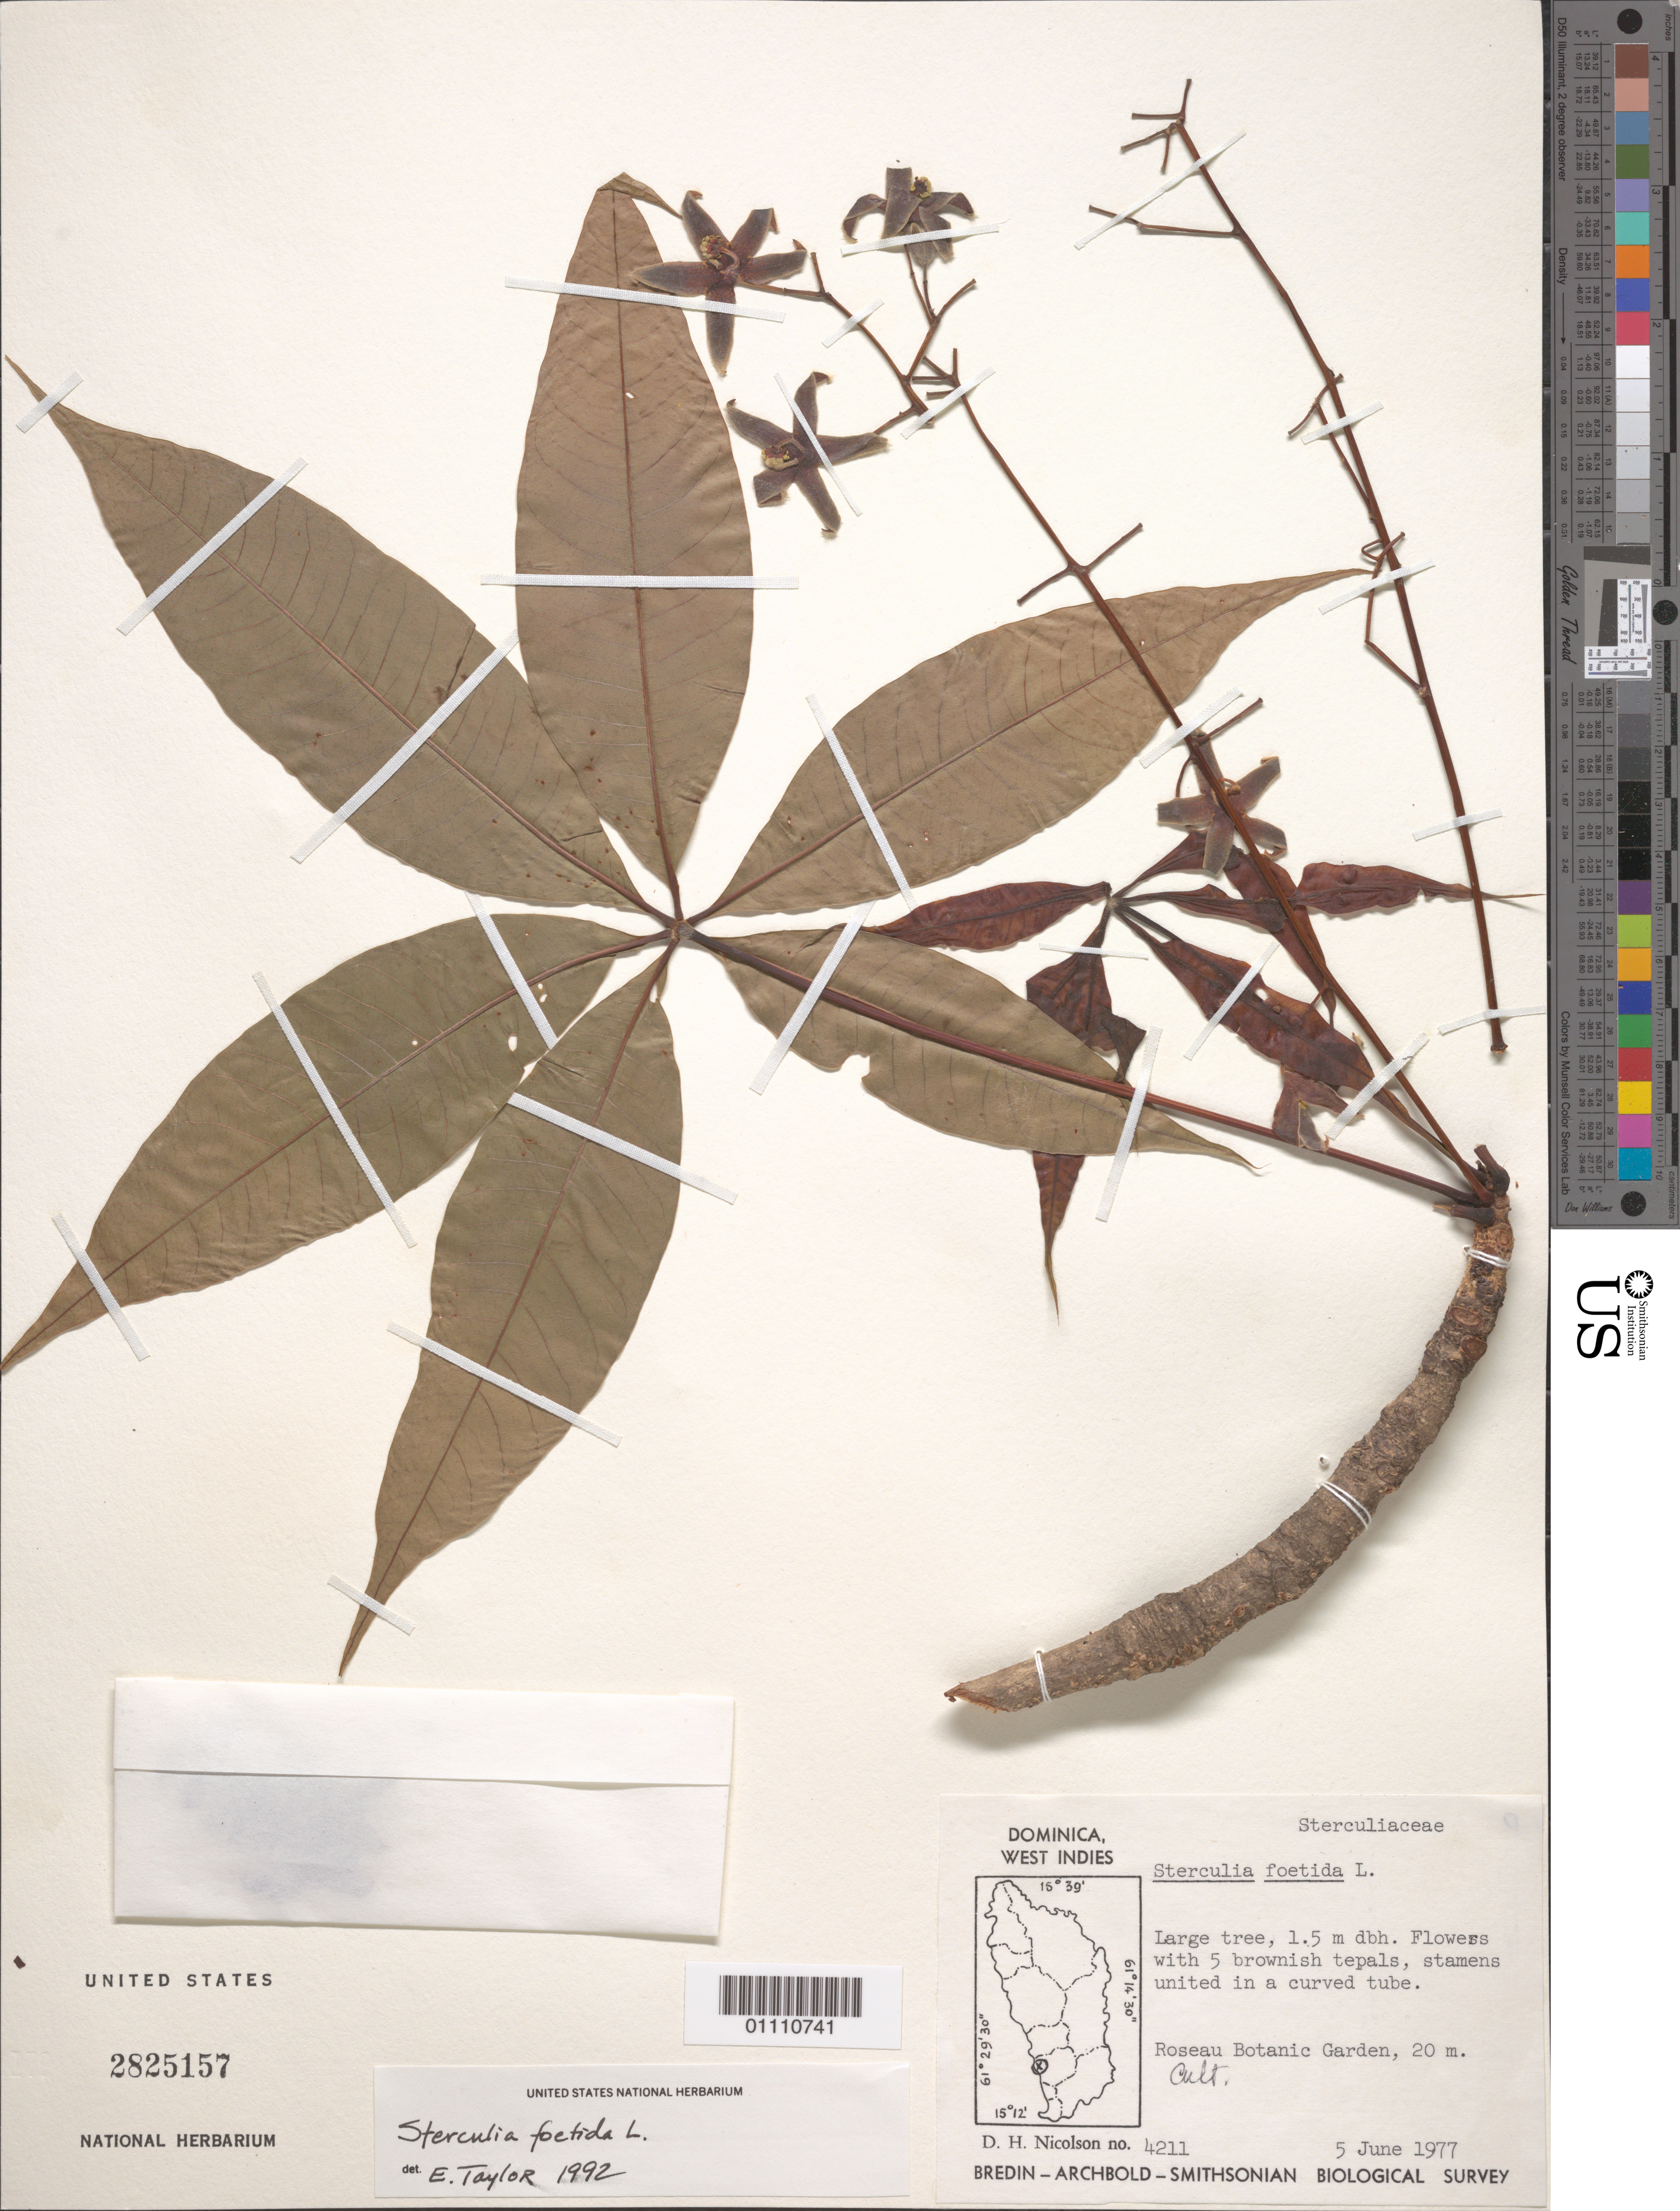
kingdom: Plantae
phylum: Tracheophyta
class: Magnoliopsida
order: Malvales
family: Malvaceae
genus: Sterculia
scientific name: Sterculia foetida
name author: L.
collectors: D. H. Nicolson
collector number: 4211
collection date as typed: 05 Jun 1977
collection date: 1977-06-05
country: Dominica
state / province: St. George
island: Dominica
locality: Roseau Botanic Garden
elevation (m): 20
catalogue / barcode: US 2825157